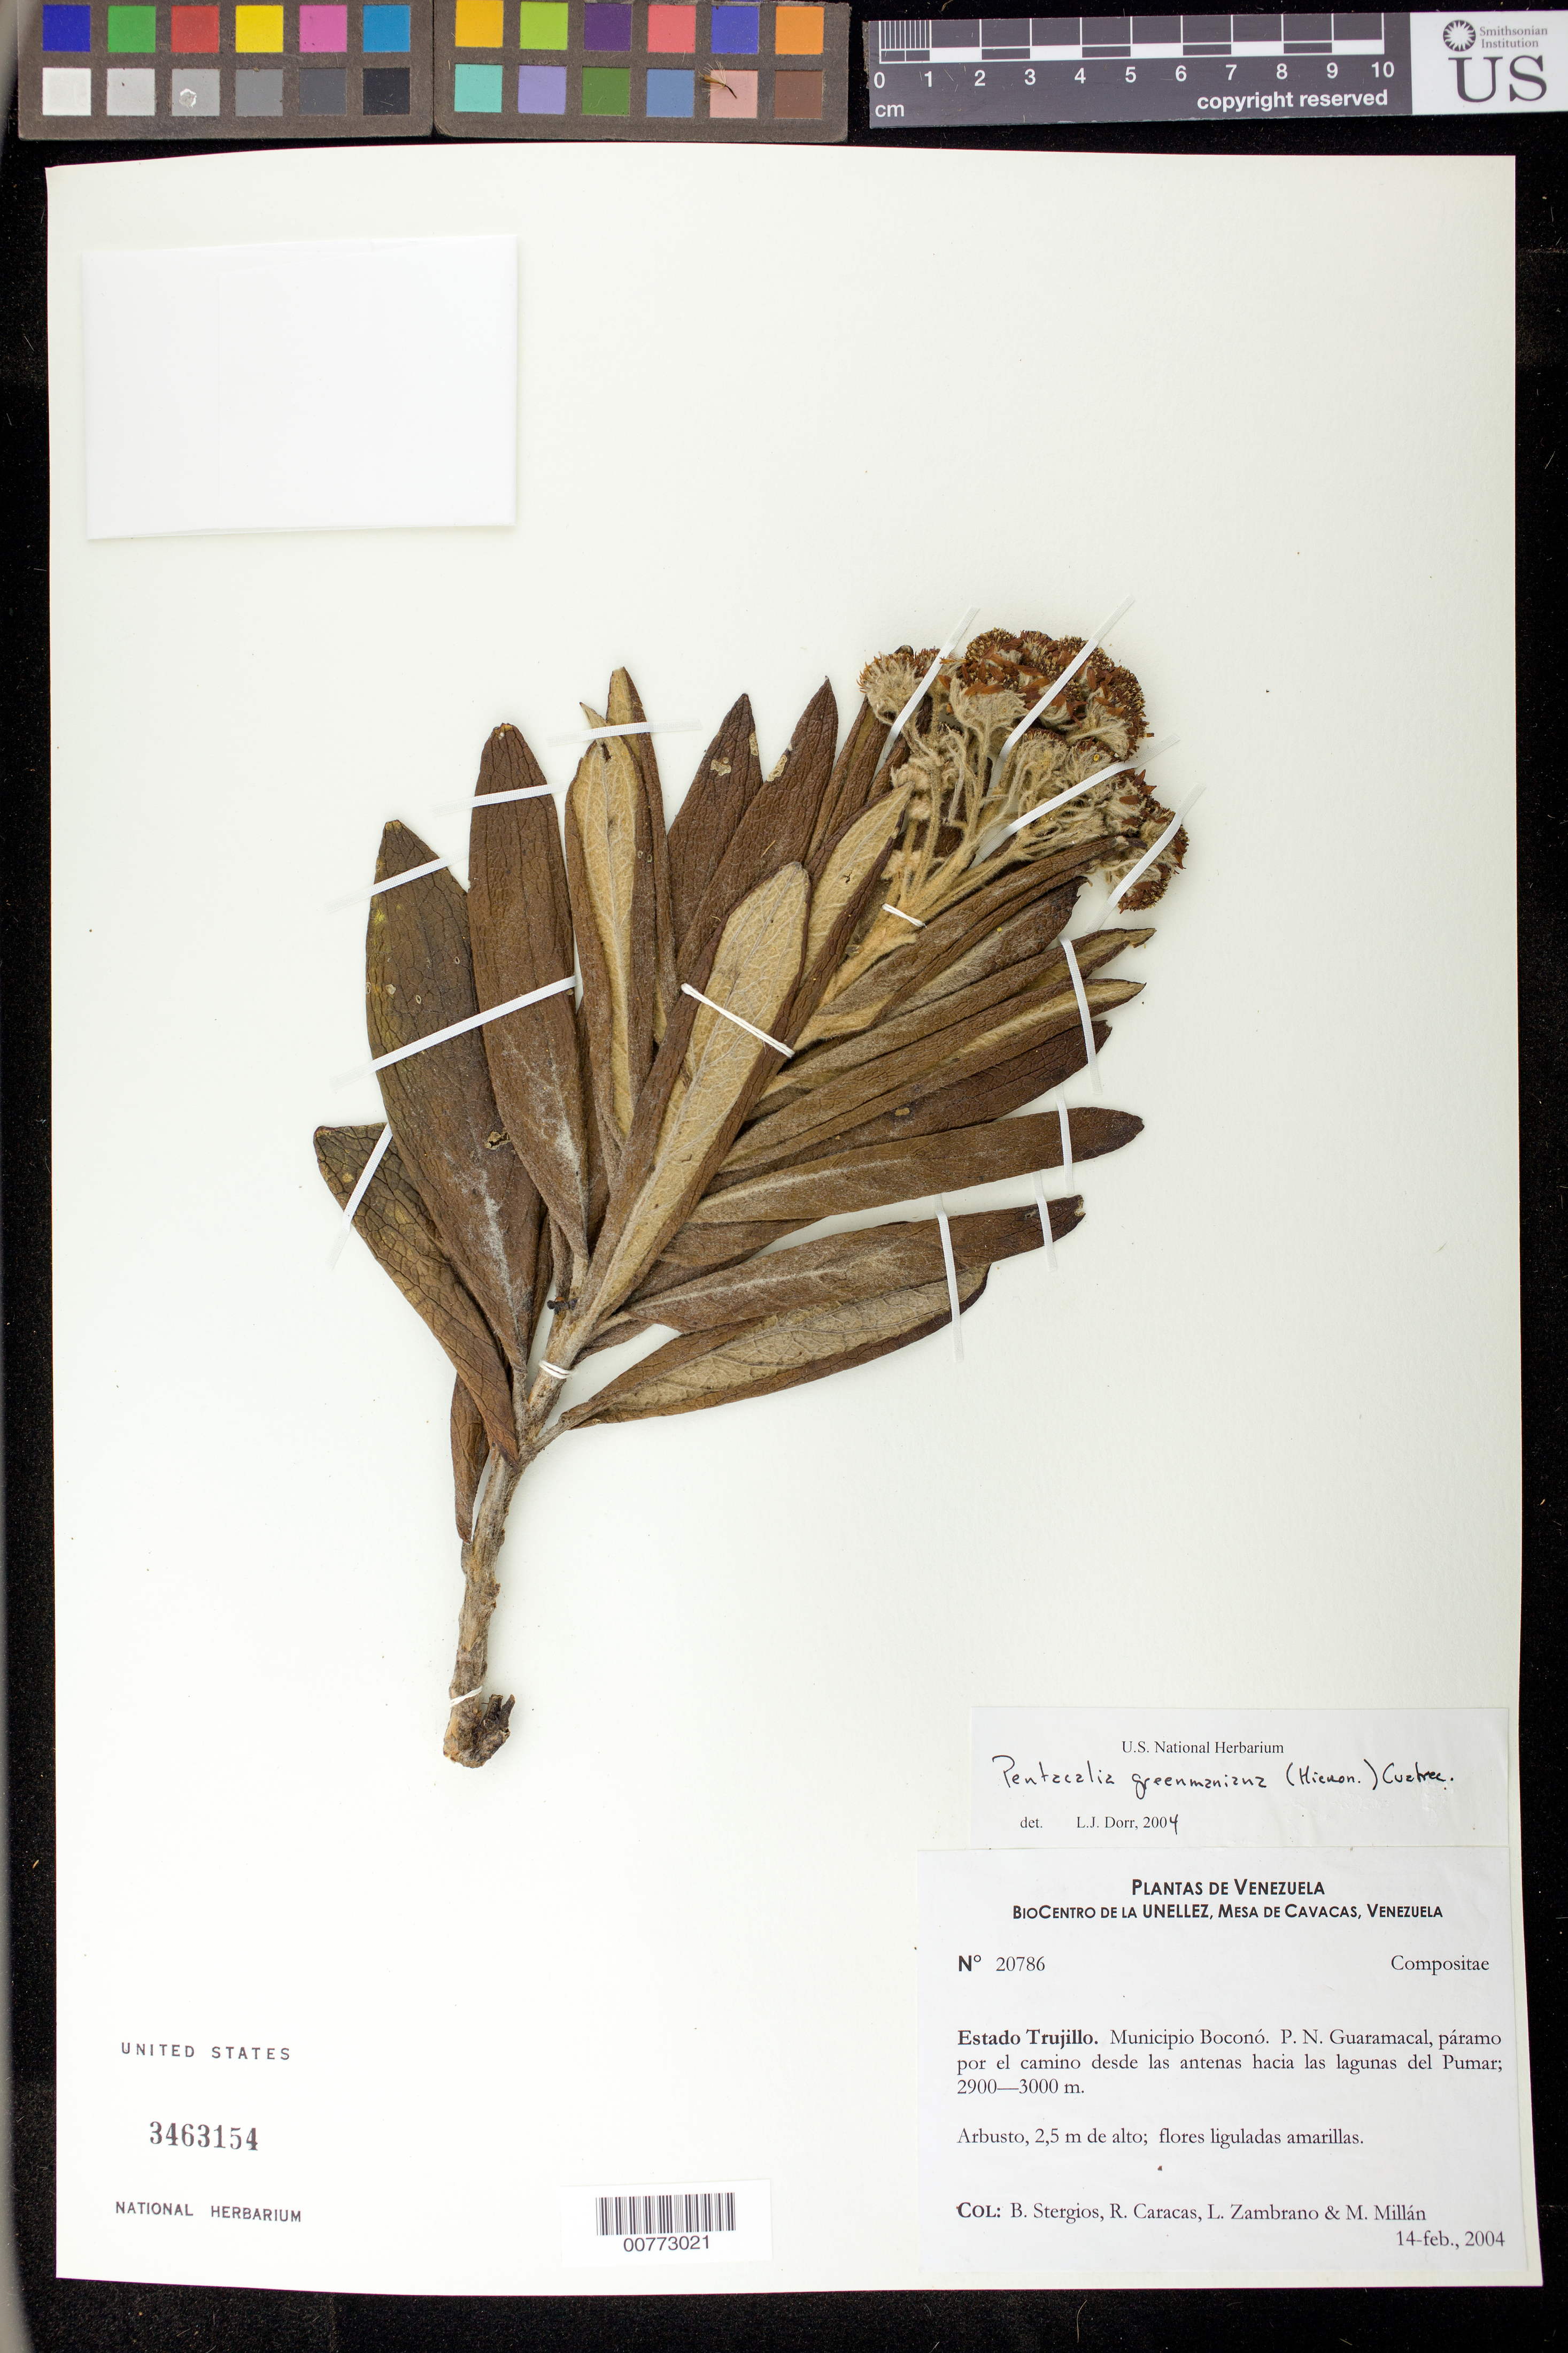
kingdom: Plantae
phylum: Tracheophyta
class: Magnoliopsida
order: Asterales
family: Asteraceae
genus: Pentacalia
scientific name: Pentacalia greenmaniana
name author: (Hieron.) Cuatrec.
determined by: Dorr, L. J., (BOT), Smithsonian Institution - National Museum of Natural History (UNITED STATES)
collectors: B. G. Stergios, R. Caracas, L. Zambrano & M. Millán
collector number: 20786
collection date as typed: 14 Feb 2004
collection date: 2004-02-14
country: Venezuela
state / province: Trujillo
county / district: Boconó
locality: Parque Nacional Guaramacal, páramo por el camino desde las antenas hacia las lagunas del Pumar.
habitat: Páramo.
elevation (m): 2900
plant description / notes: PORT, US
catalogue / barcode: US 3463154